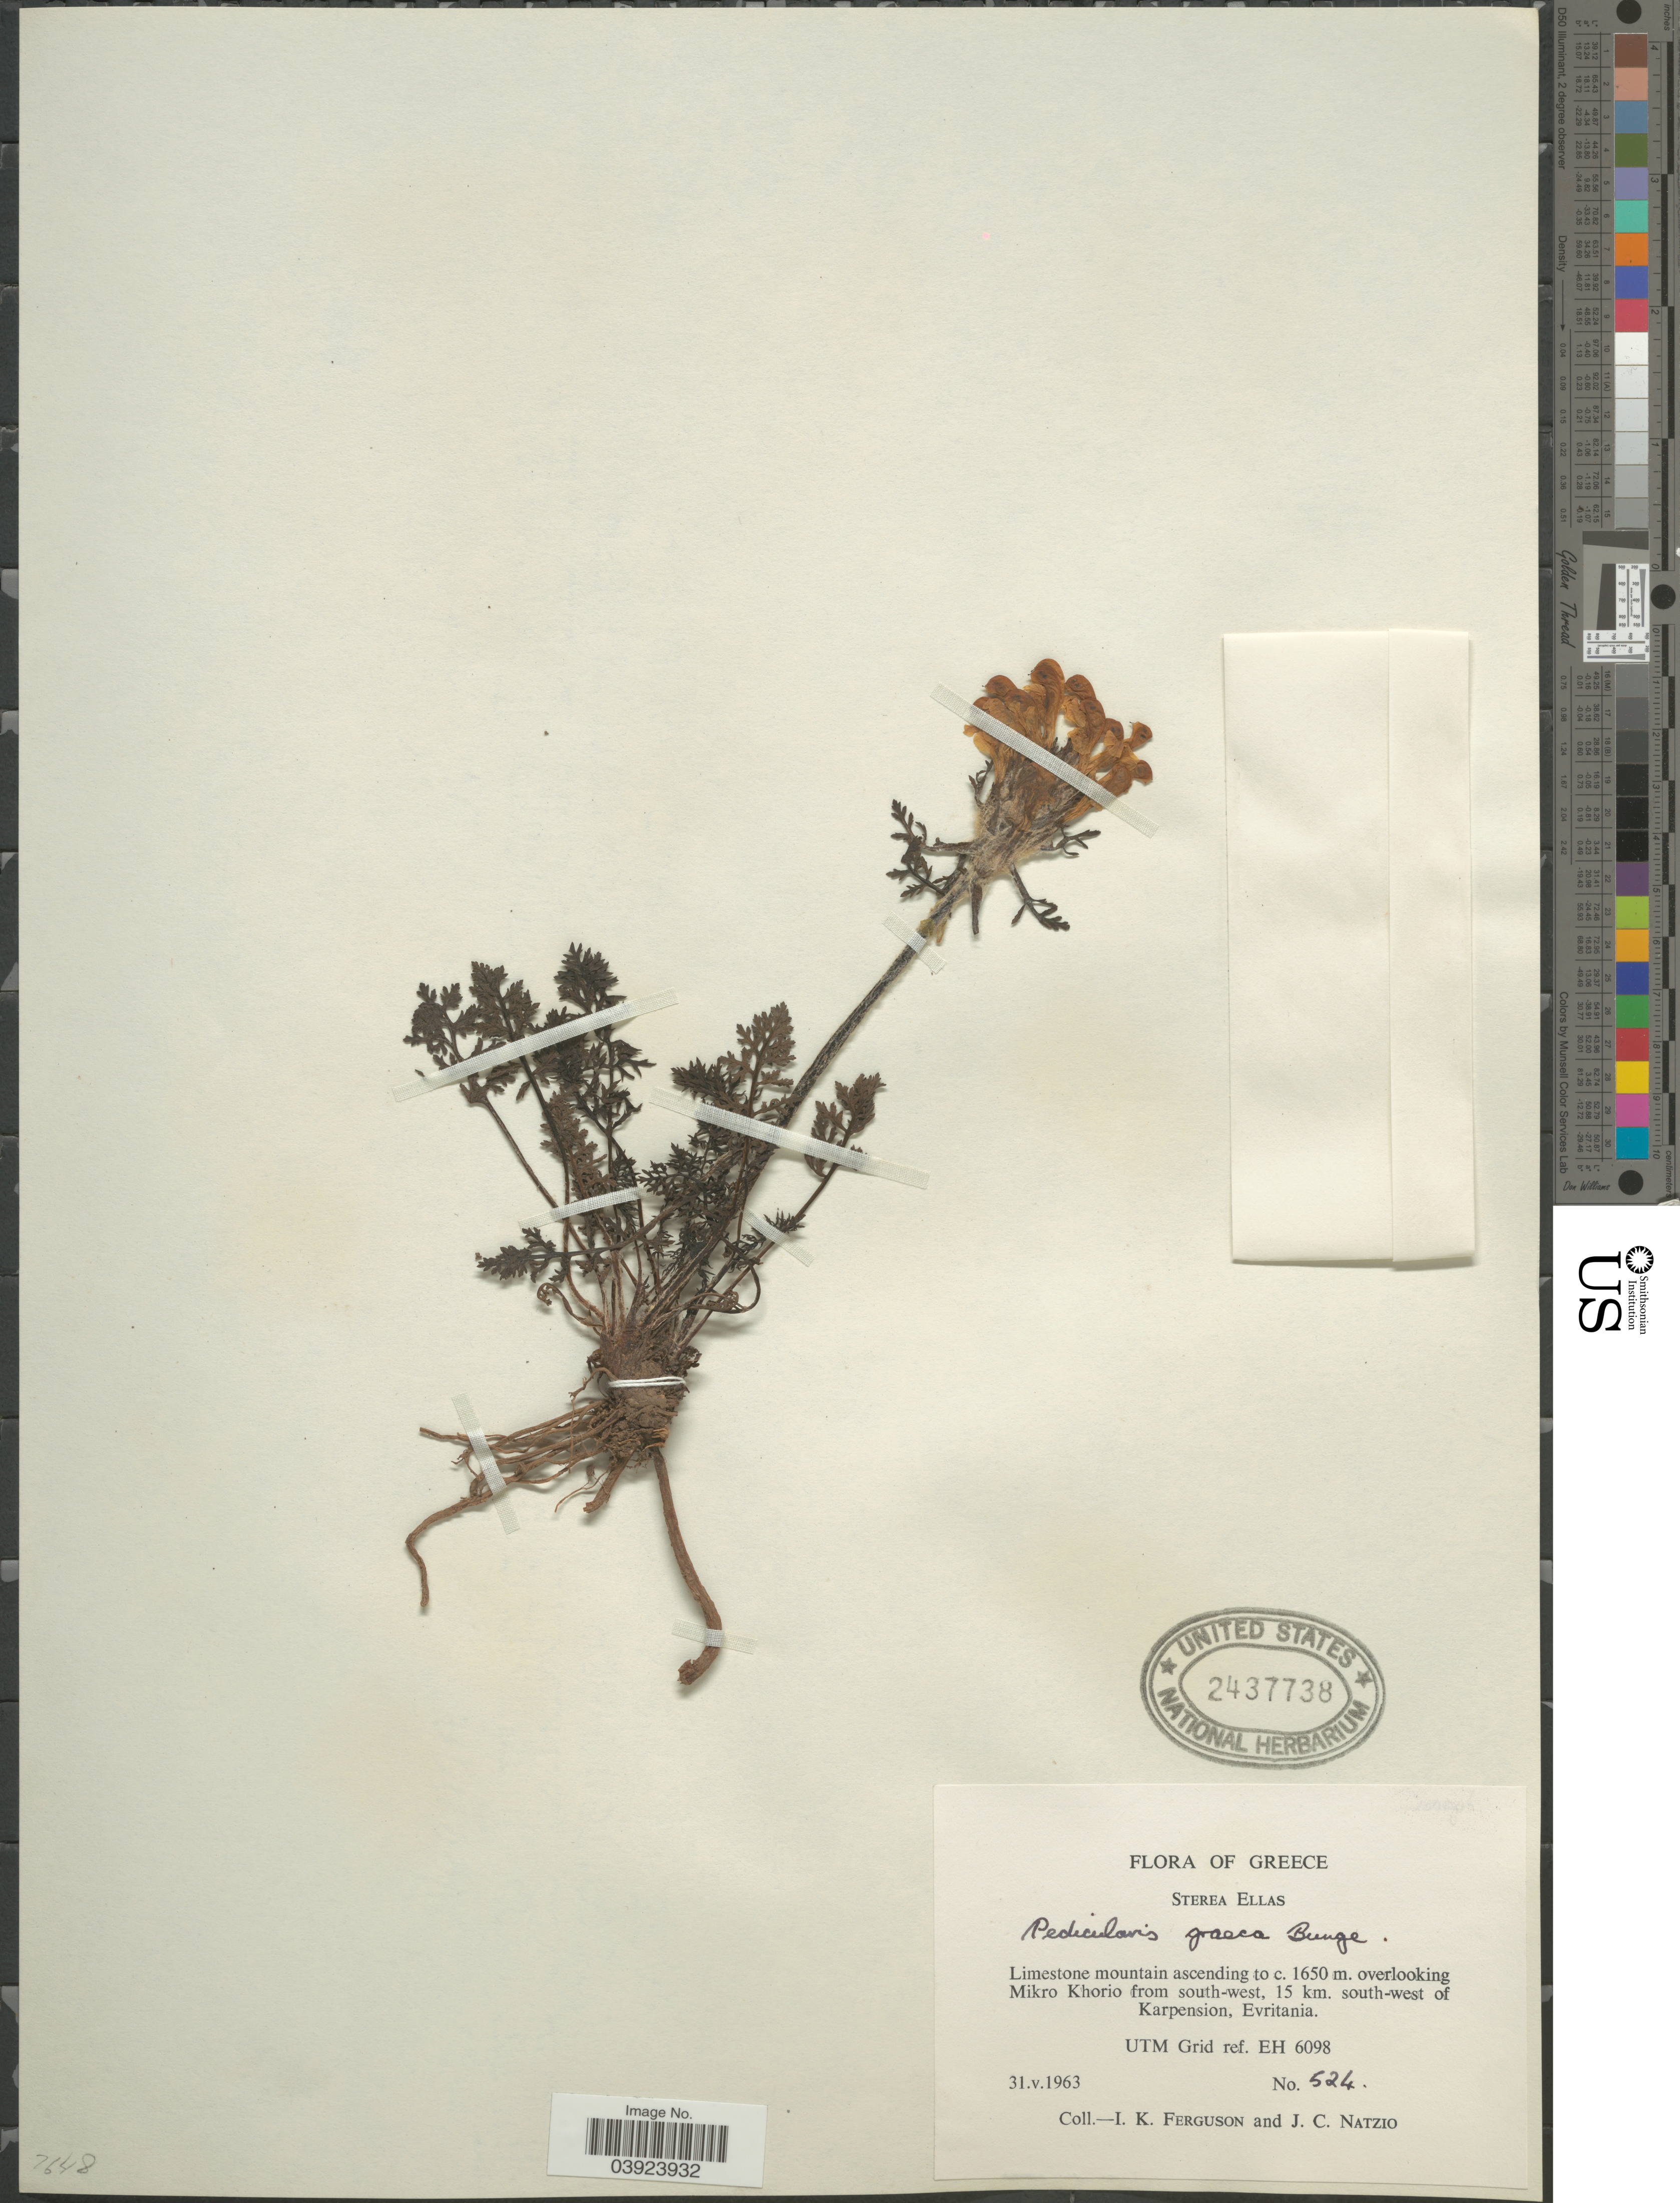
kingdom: Plantae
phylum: Tracheophyta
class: Magnoliopsida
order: Lamiales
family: Orobanchaceae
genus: Pedicularis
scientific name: Pedicularis graeca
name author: Bunge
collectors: I. K. Ferguson & J. Natzio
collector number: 524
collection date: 1963-05-31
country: Greece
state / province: Central Greece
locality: Sterea Ellas. Overlooking Mikro Khorio from south-west, 15 km. south-west of Karpension, Evritania. UTM Grid ref. EH 6098.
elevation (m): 1650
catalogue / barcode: US 2437738